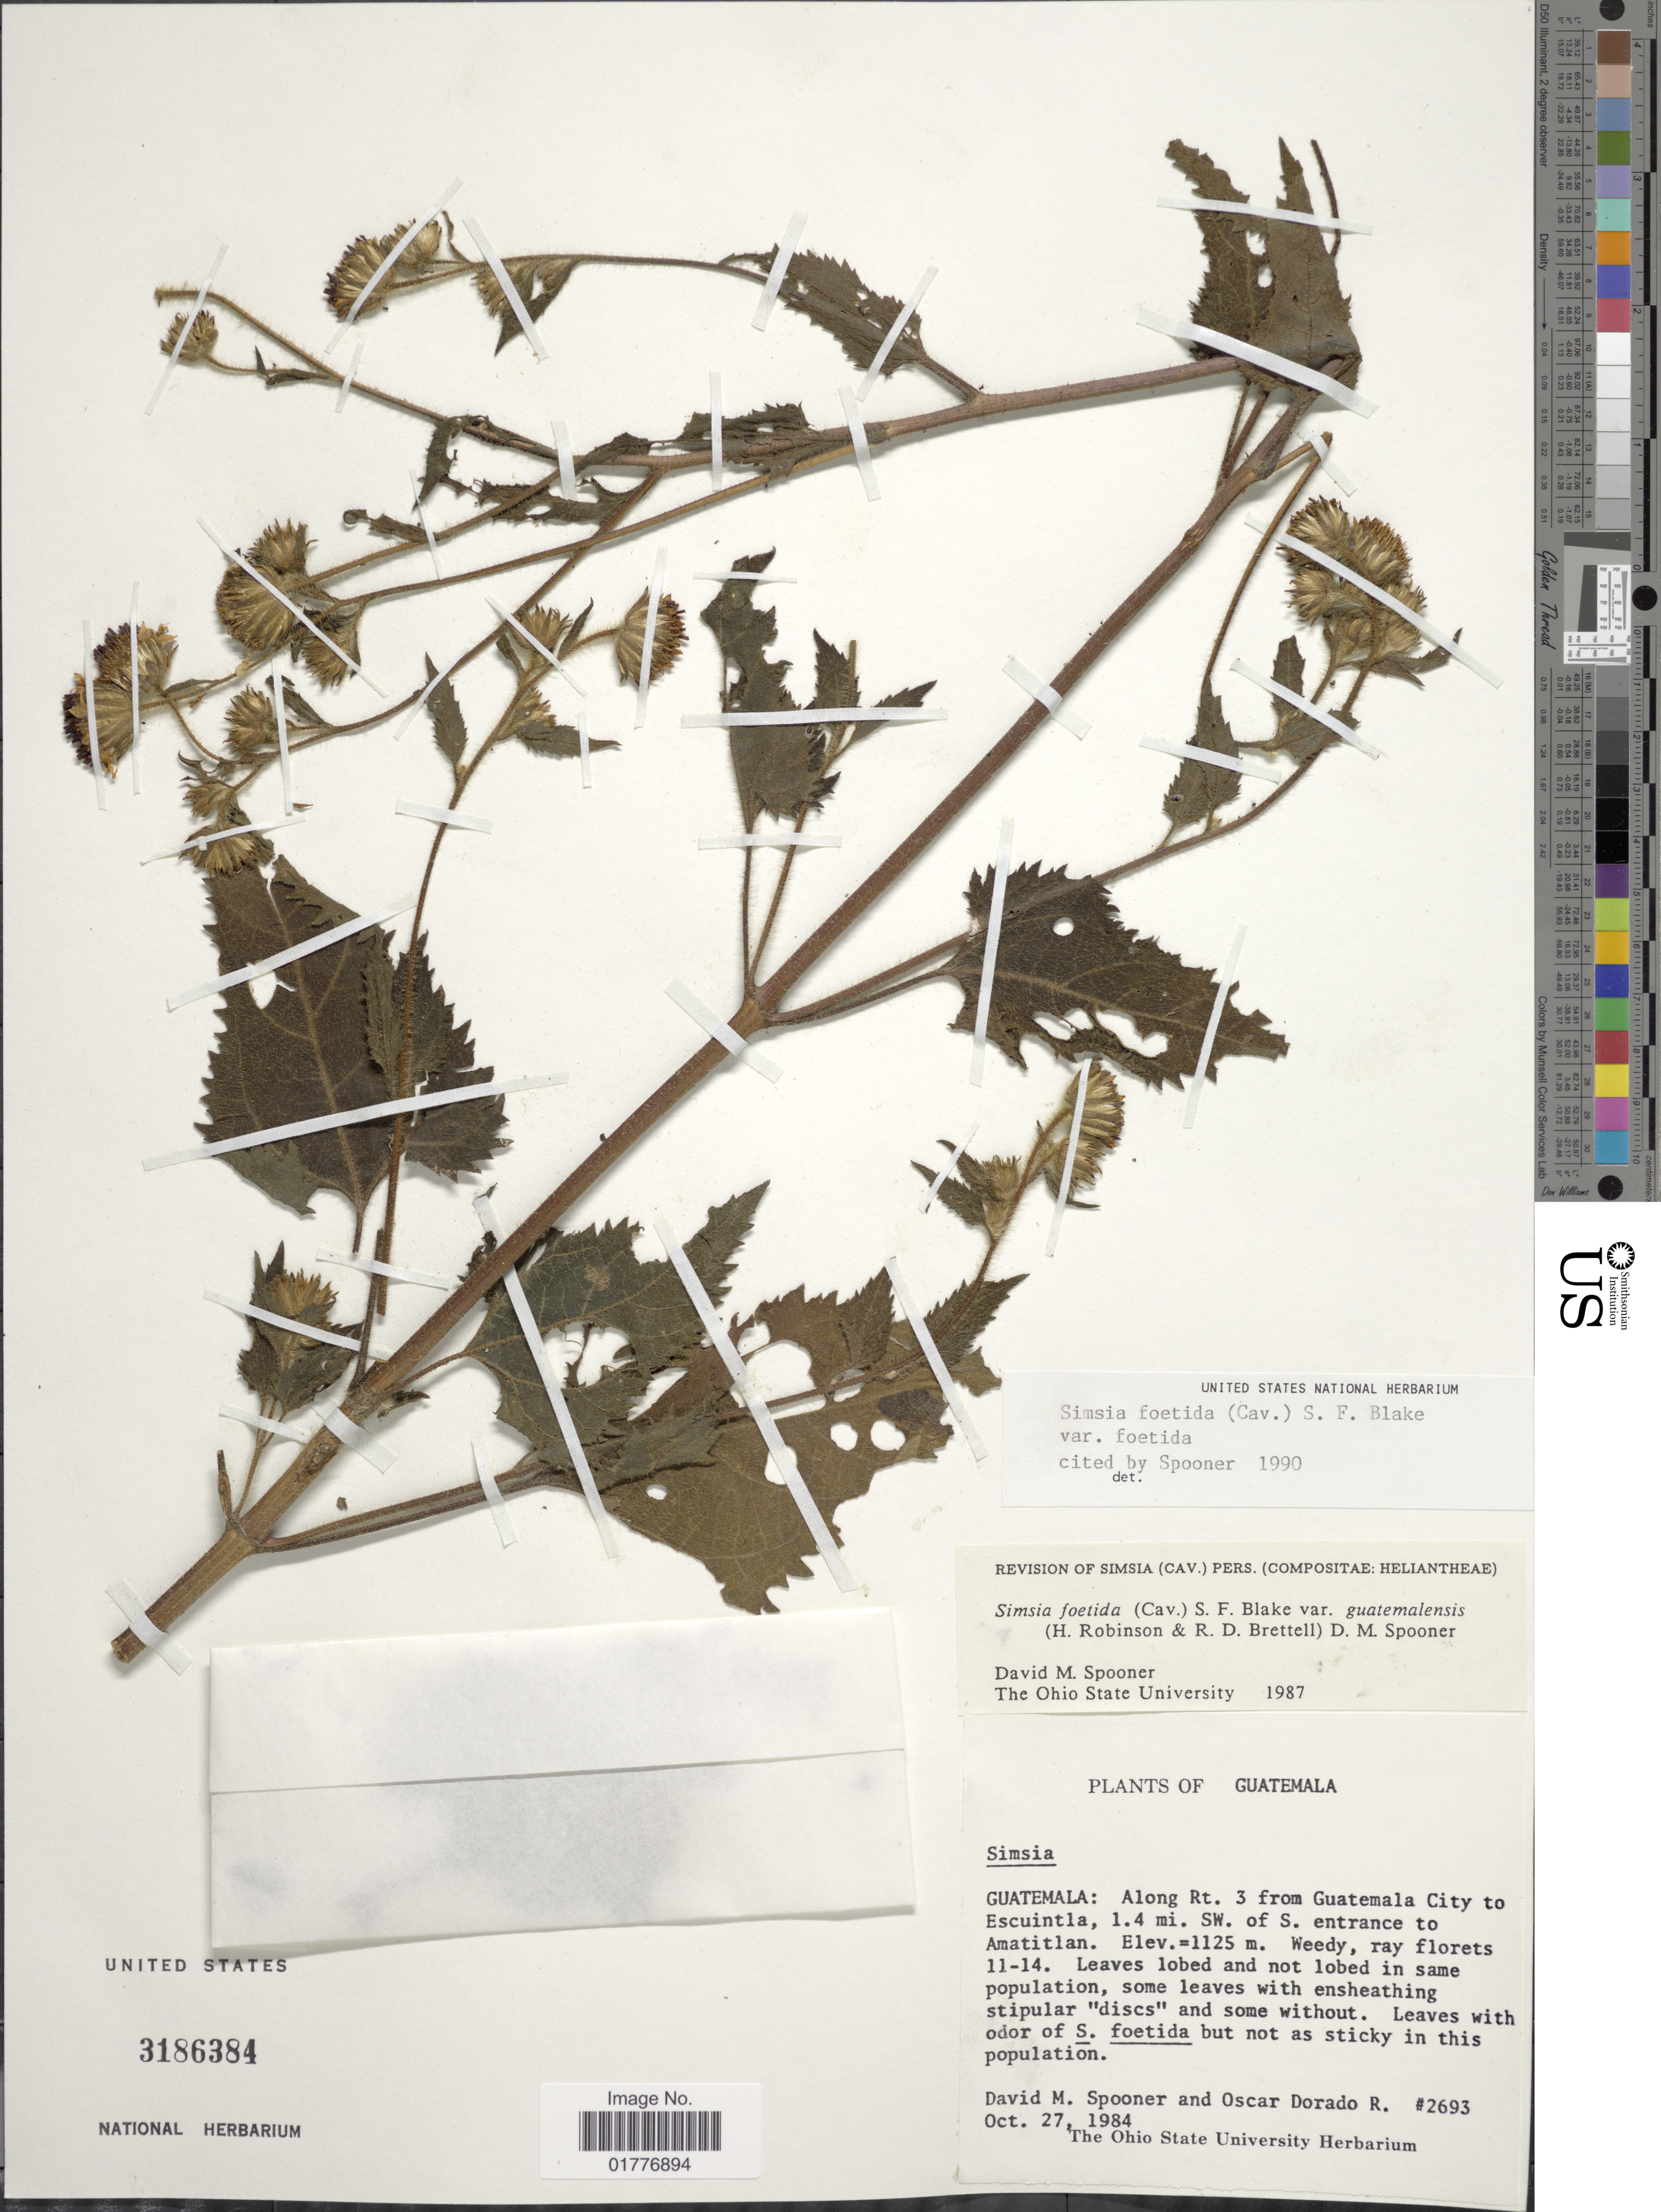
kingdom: Plantae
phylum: Tracheophyta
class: Magnoliopsida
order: Asterales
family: Asteraceae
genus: Simsia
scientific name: Simsia foetida var. foetida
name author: (Cav.) S.F. Blake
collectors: D. Spooner & O. R. Dorado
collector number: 2693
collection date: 1984-10-27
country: Guatemala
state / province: Guatemala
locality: Along Rt. 3 from Guatemala City to Escuintla, 1.4 mi. SW. of S. entrance to Amatitlan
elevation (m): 1125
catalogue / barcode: US 3186384